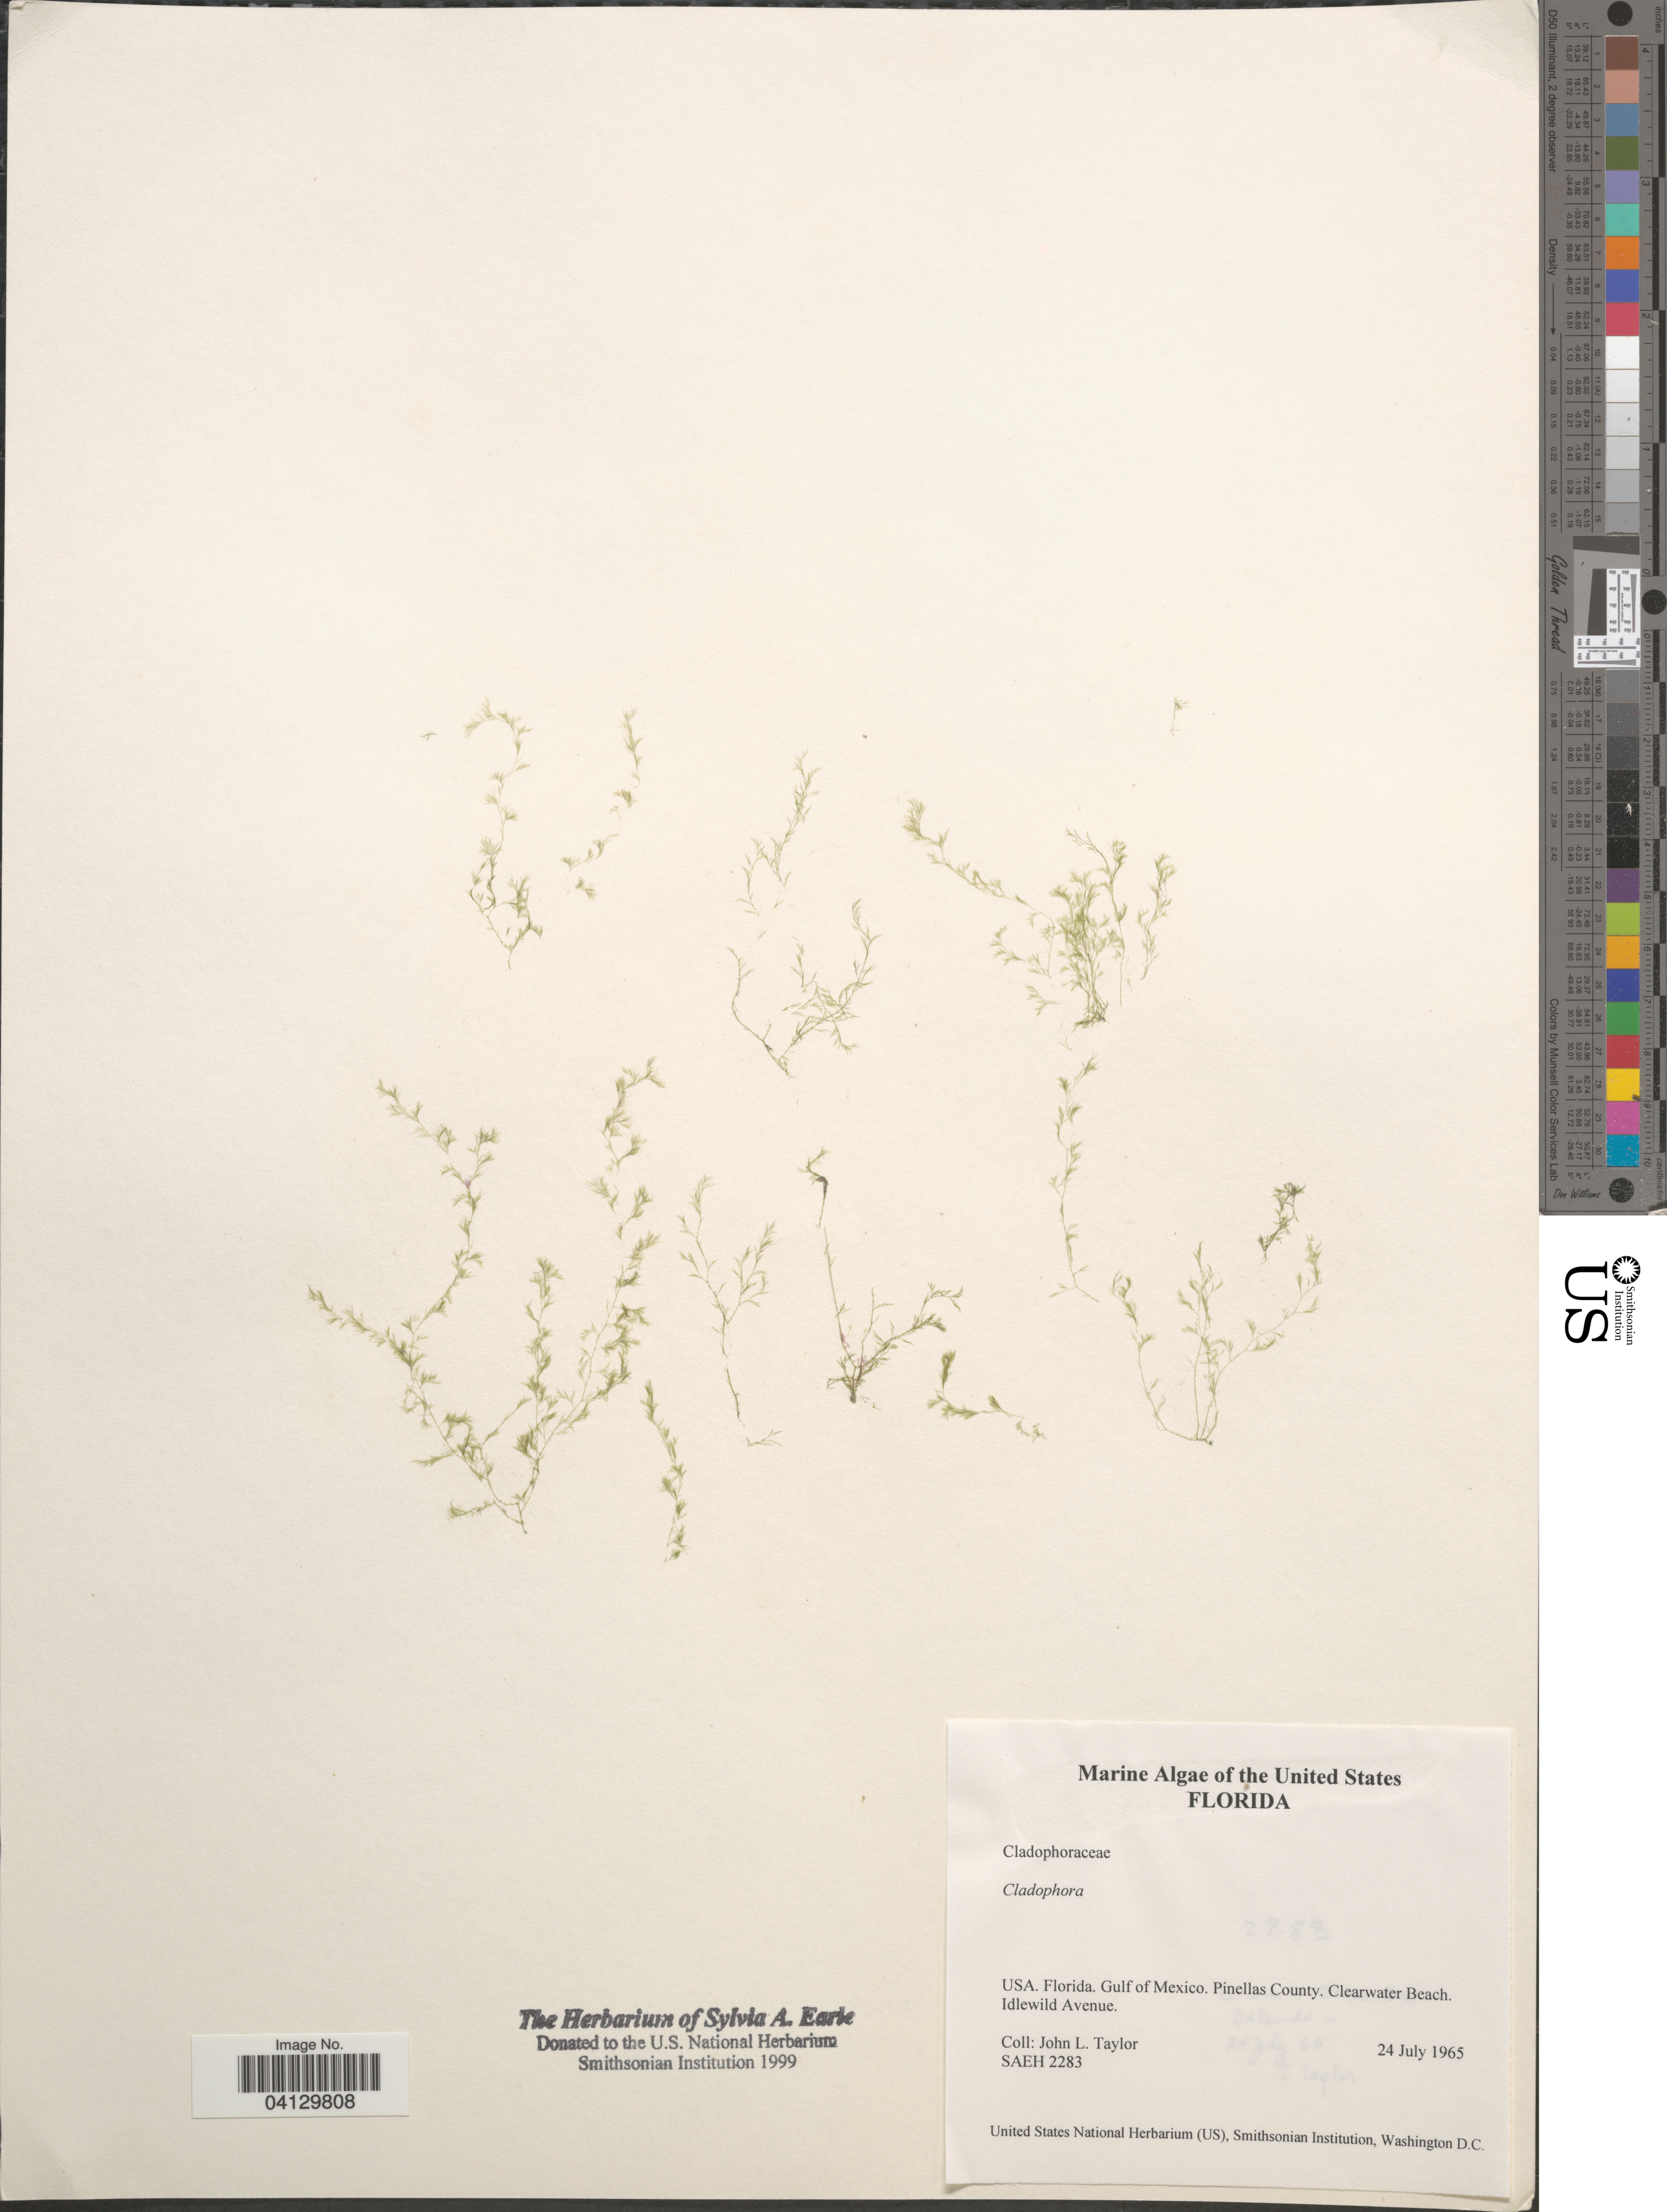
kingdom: Plantae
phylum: Chlorophyta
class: Ulvophyceae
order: Cladophorales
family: Cladophoraceae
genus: Cladophora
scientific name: Cladophora sp.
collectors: J. L. Taylor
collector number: SAEH2283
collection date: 1965-07-24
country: United States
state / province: Florida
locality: Gulf of Mexico. Pinellas County. Clearwater Beach. Idlewild Avenue.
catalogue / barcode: US 329051